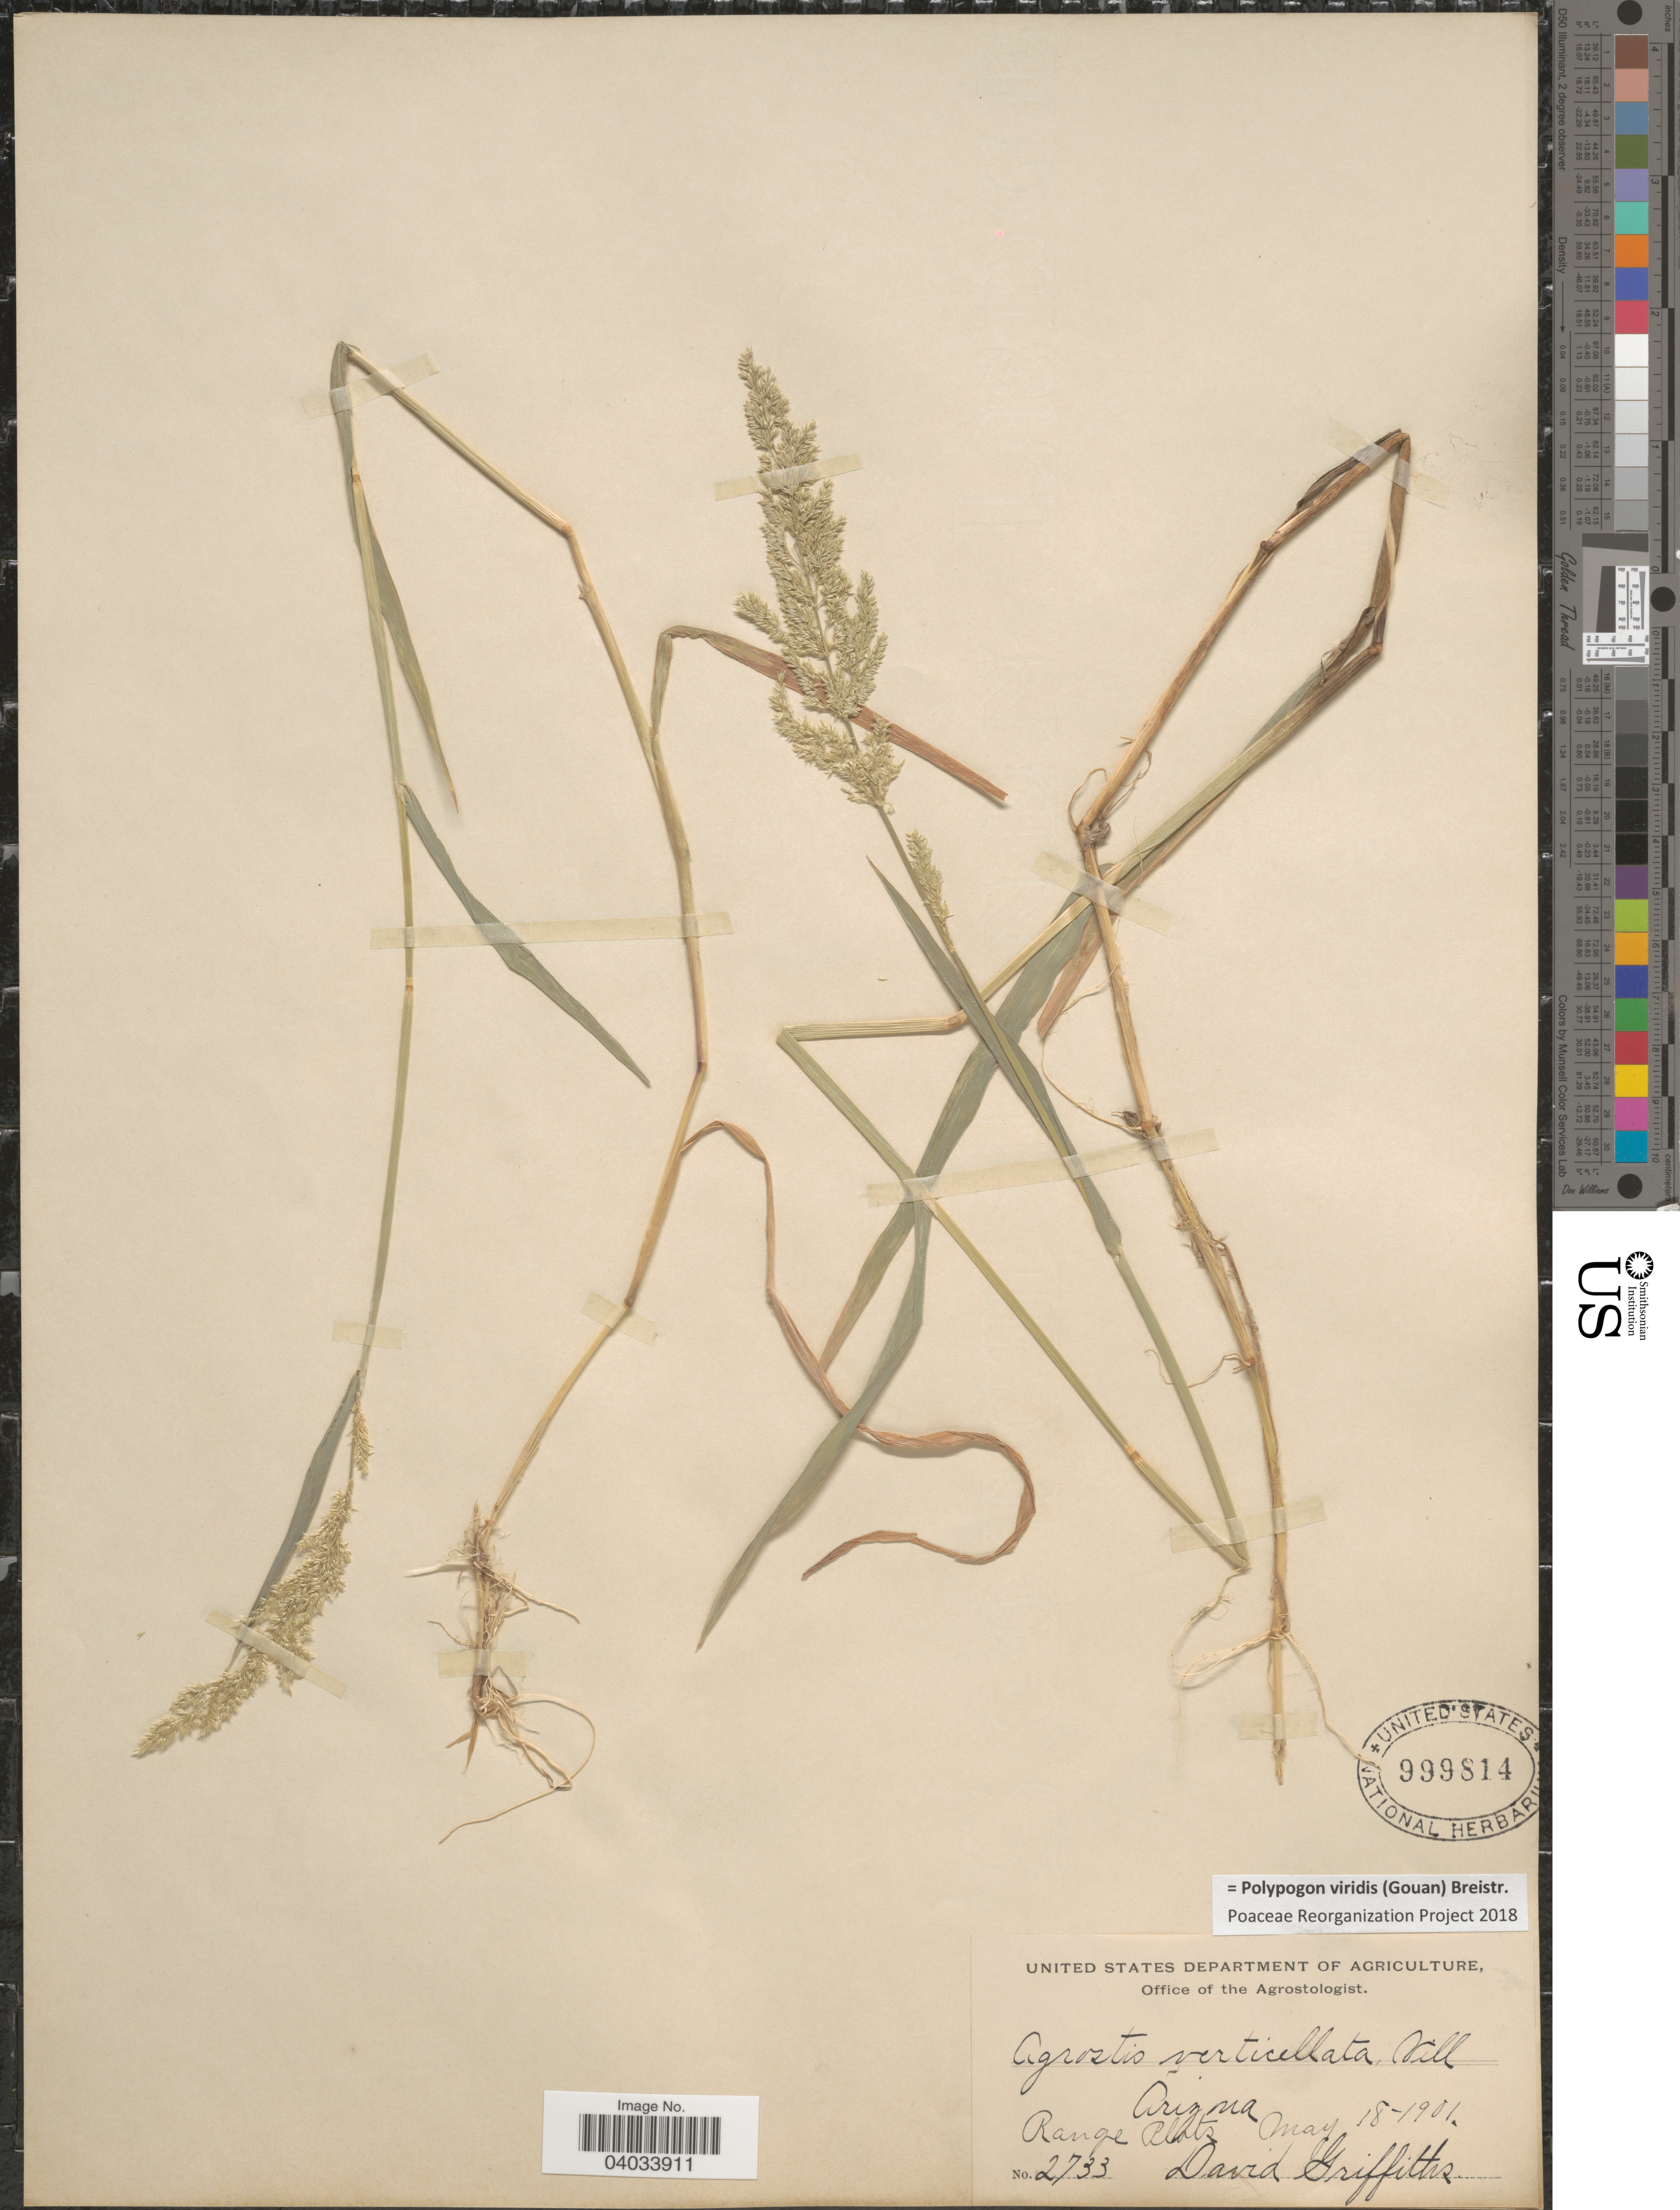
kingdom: Plantae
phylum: Tracheophyta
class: Liliopsida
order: Poales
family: Poaceae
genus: Polypogon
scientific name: Polypogon viridis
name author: (Gouan) Breistroffer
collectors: D. Griffiths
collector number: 2733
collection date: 1901-05-18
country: United States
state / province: Arizona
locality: Range Plots.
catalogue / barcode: US 999814